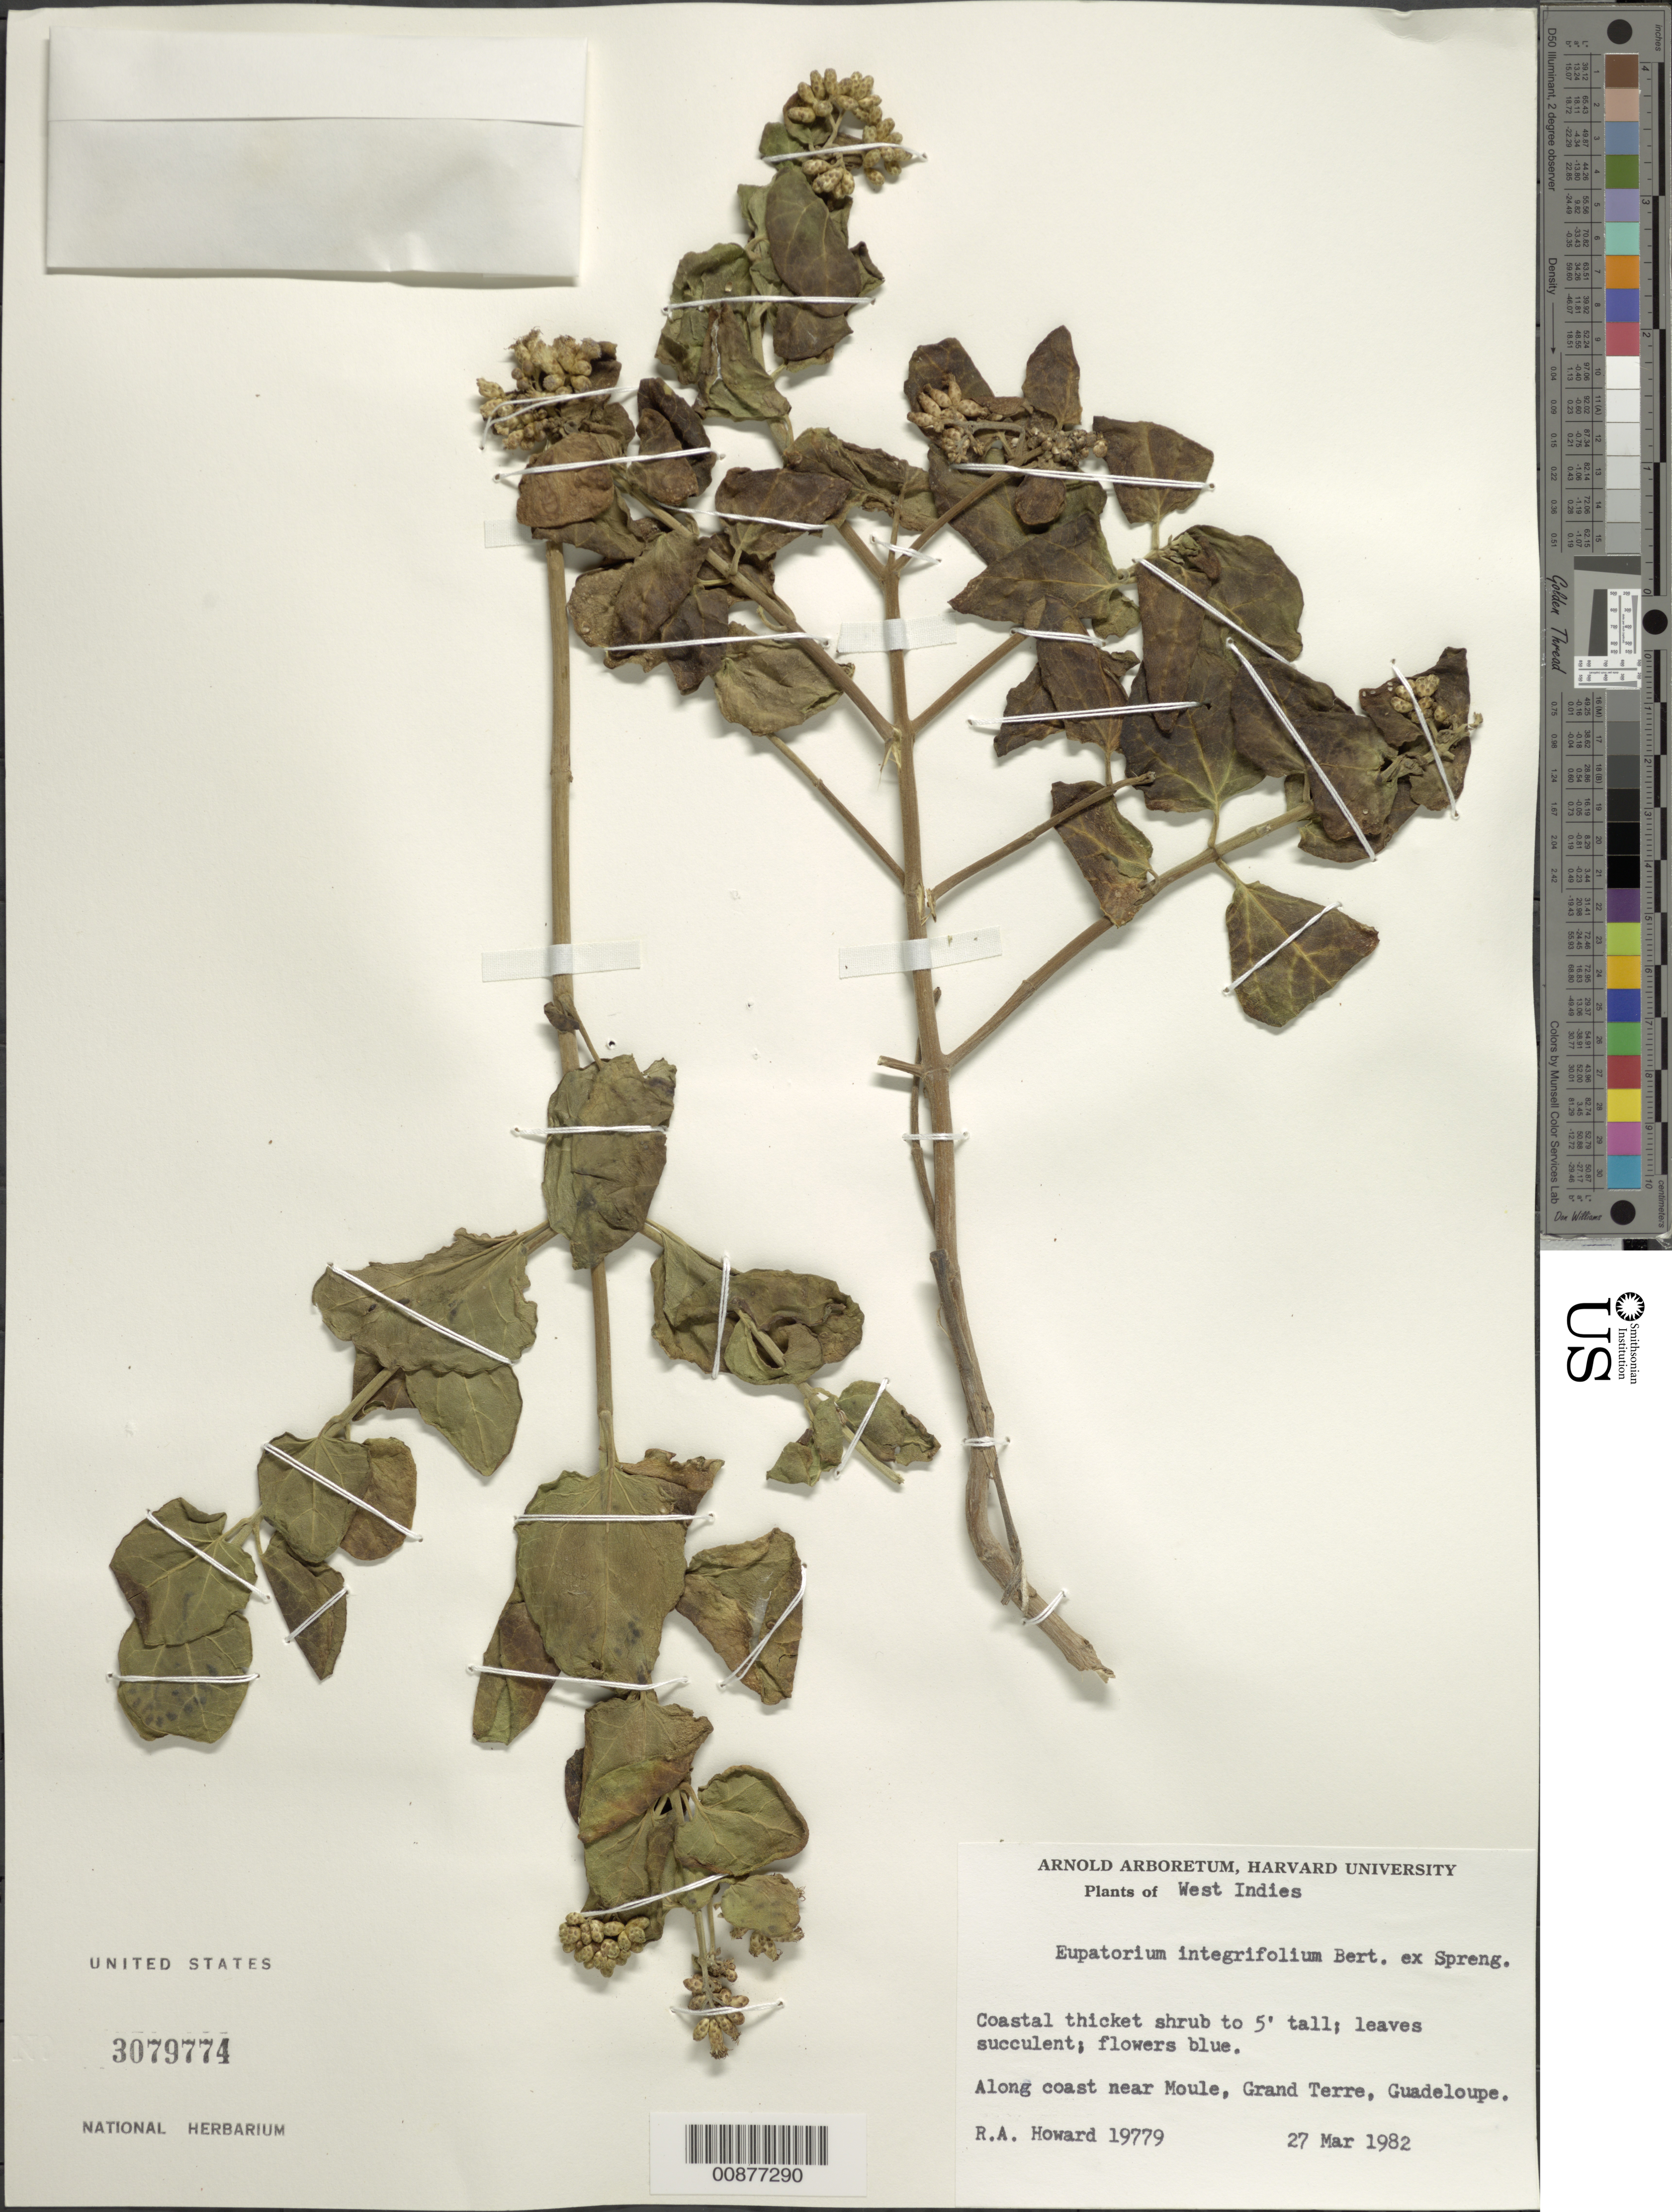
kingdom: Plantae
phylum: Tracheophyta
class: Magnoliopsida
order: Asterales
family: Asteraceae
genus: Chromolaena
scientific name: Chromolaena integrifolia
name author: (Lam.) R.M. King & H. Rob.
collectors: R. A. Howard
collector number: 19779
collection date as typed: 27 Mar 1982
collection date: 1982-03-27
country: Guadeloupe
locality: Along coast near Moule, Grand Terre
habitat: Coastal thicket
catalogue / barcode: US 3079774